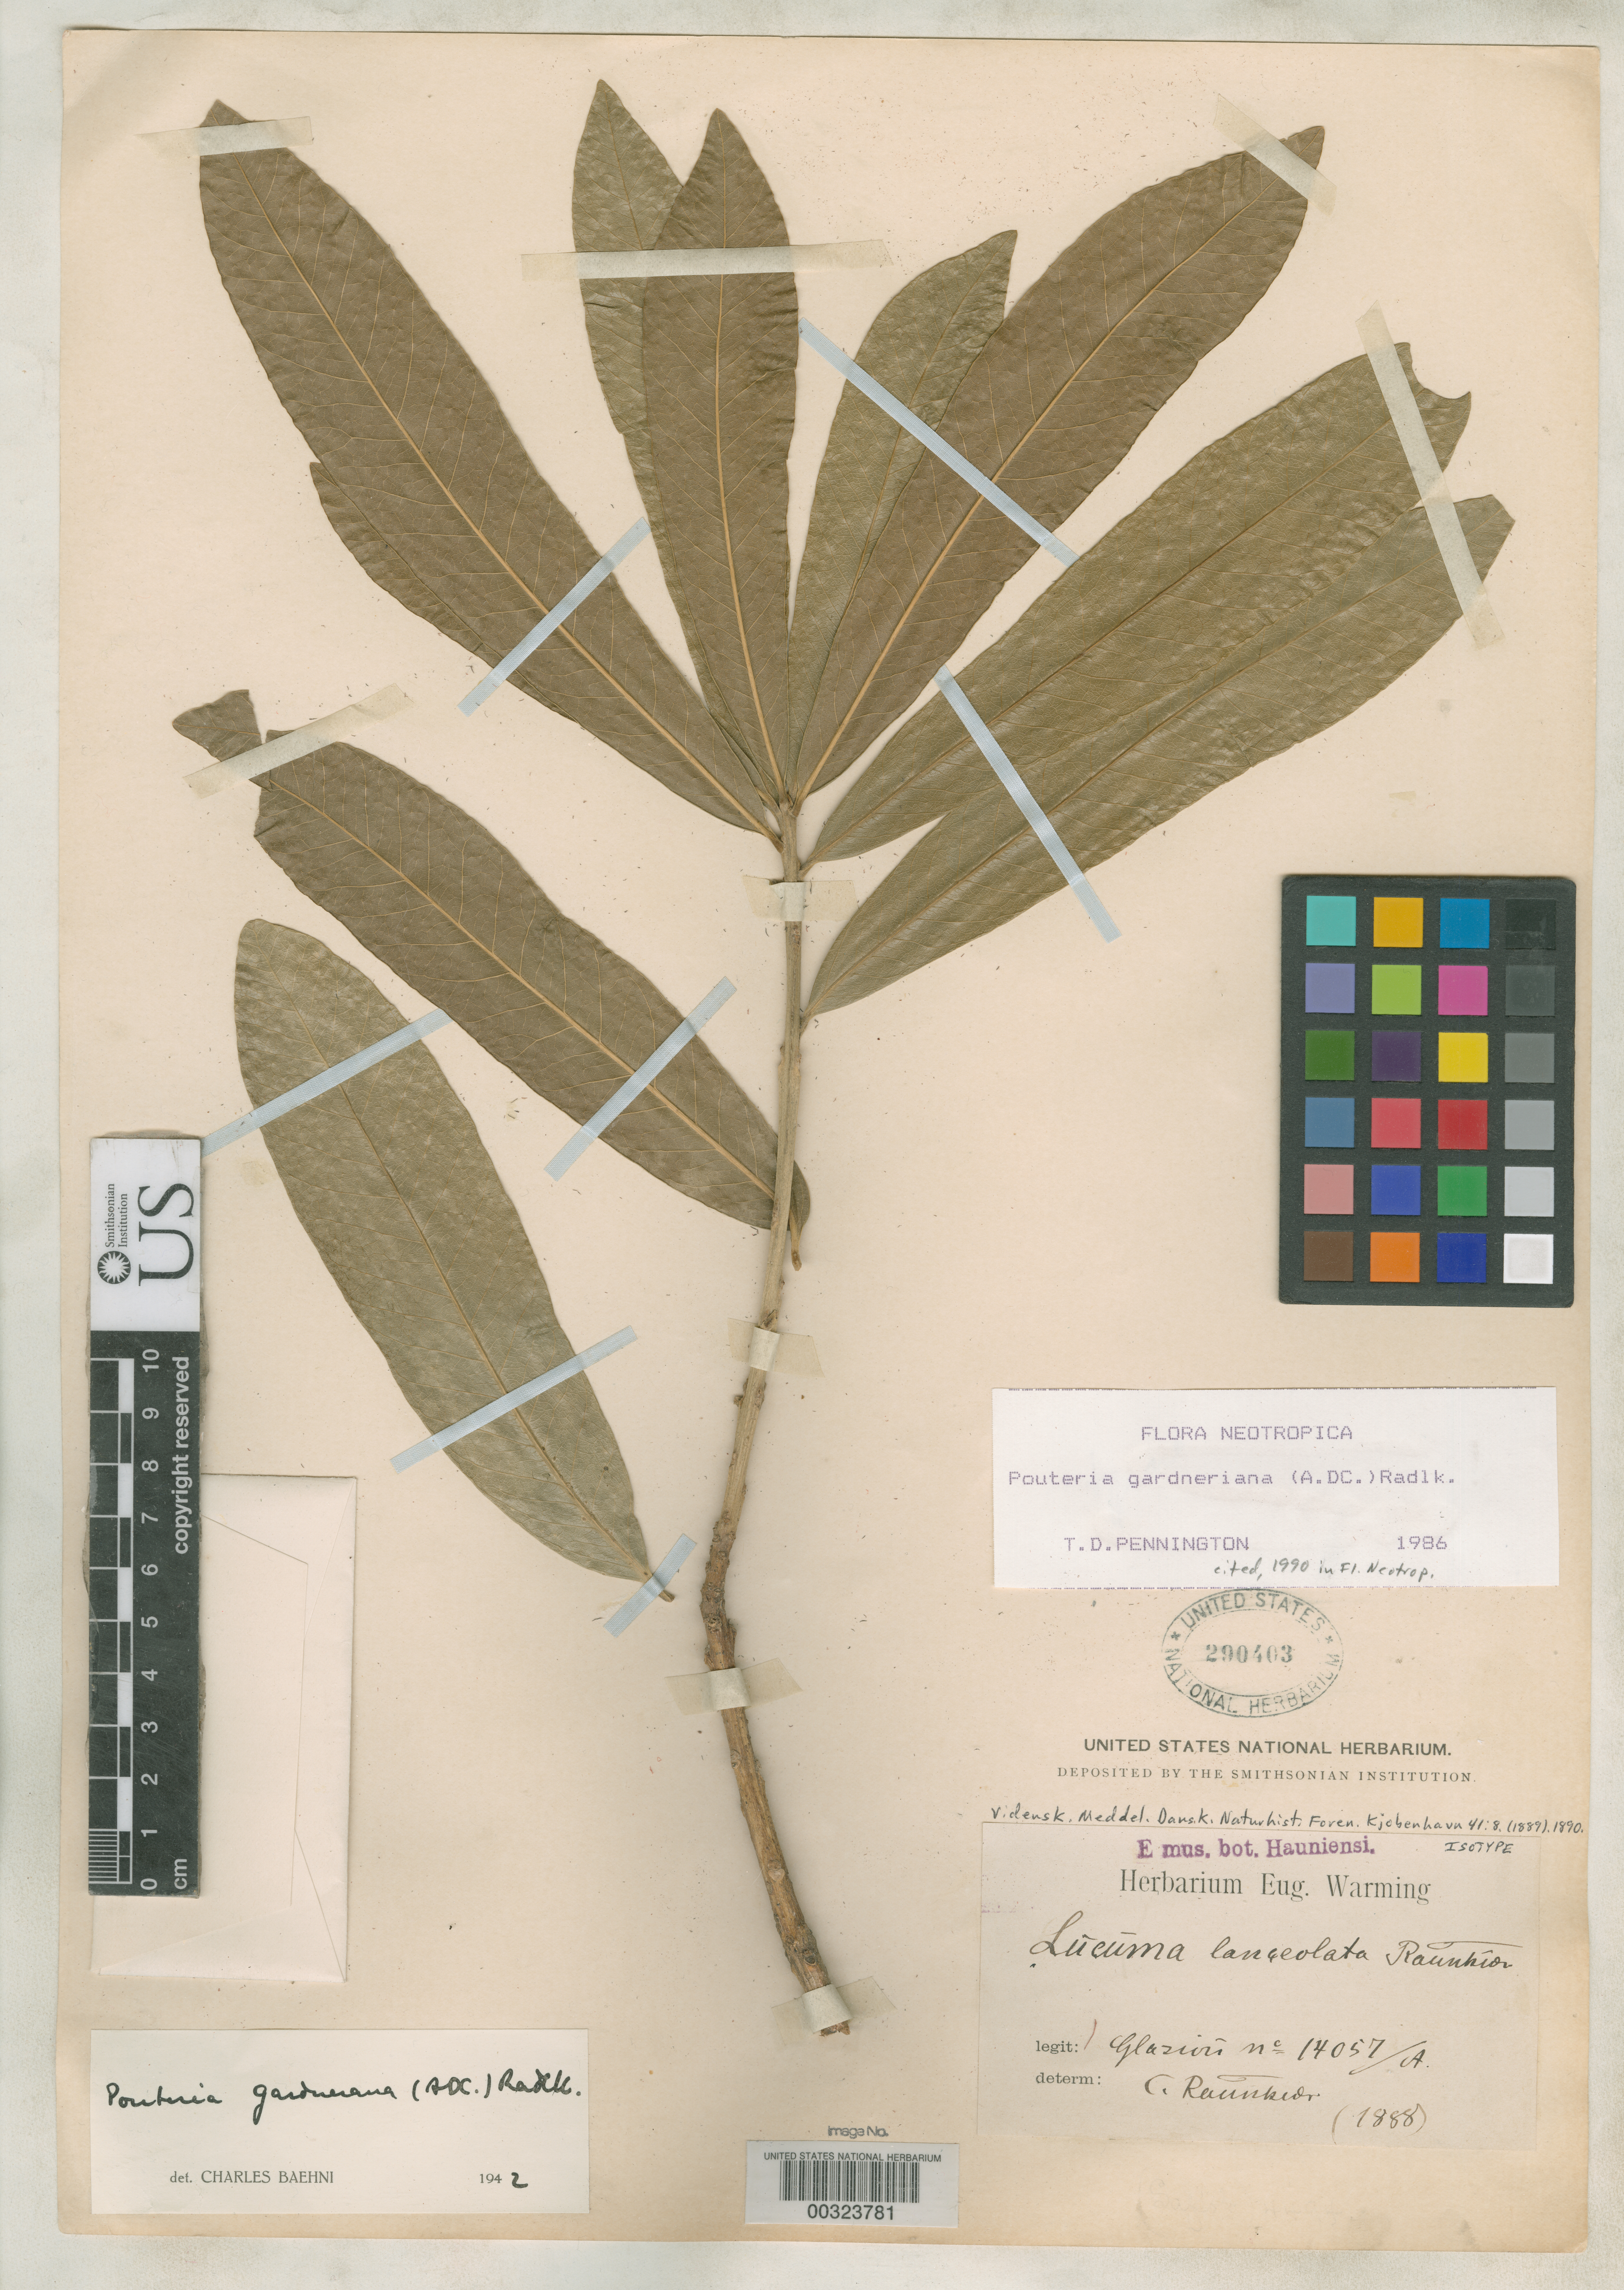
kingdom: Plantae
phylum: Tracheophyta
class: Magnoliopsida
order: Ericales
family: Sapotaceae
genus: Lucuma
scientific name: Lucuma lanceolata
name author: Raunkiaer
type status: Isotype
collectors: C. Raunkiaer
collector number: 14057 a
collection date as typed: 1888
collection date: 1888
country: Brazil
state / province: Rio de Janeiro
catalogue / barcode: US 290403